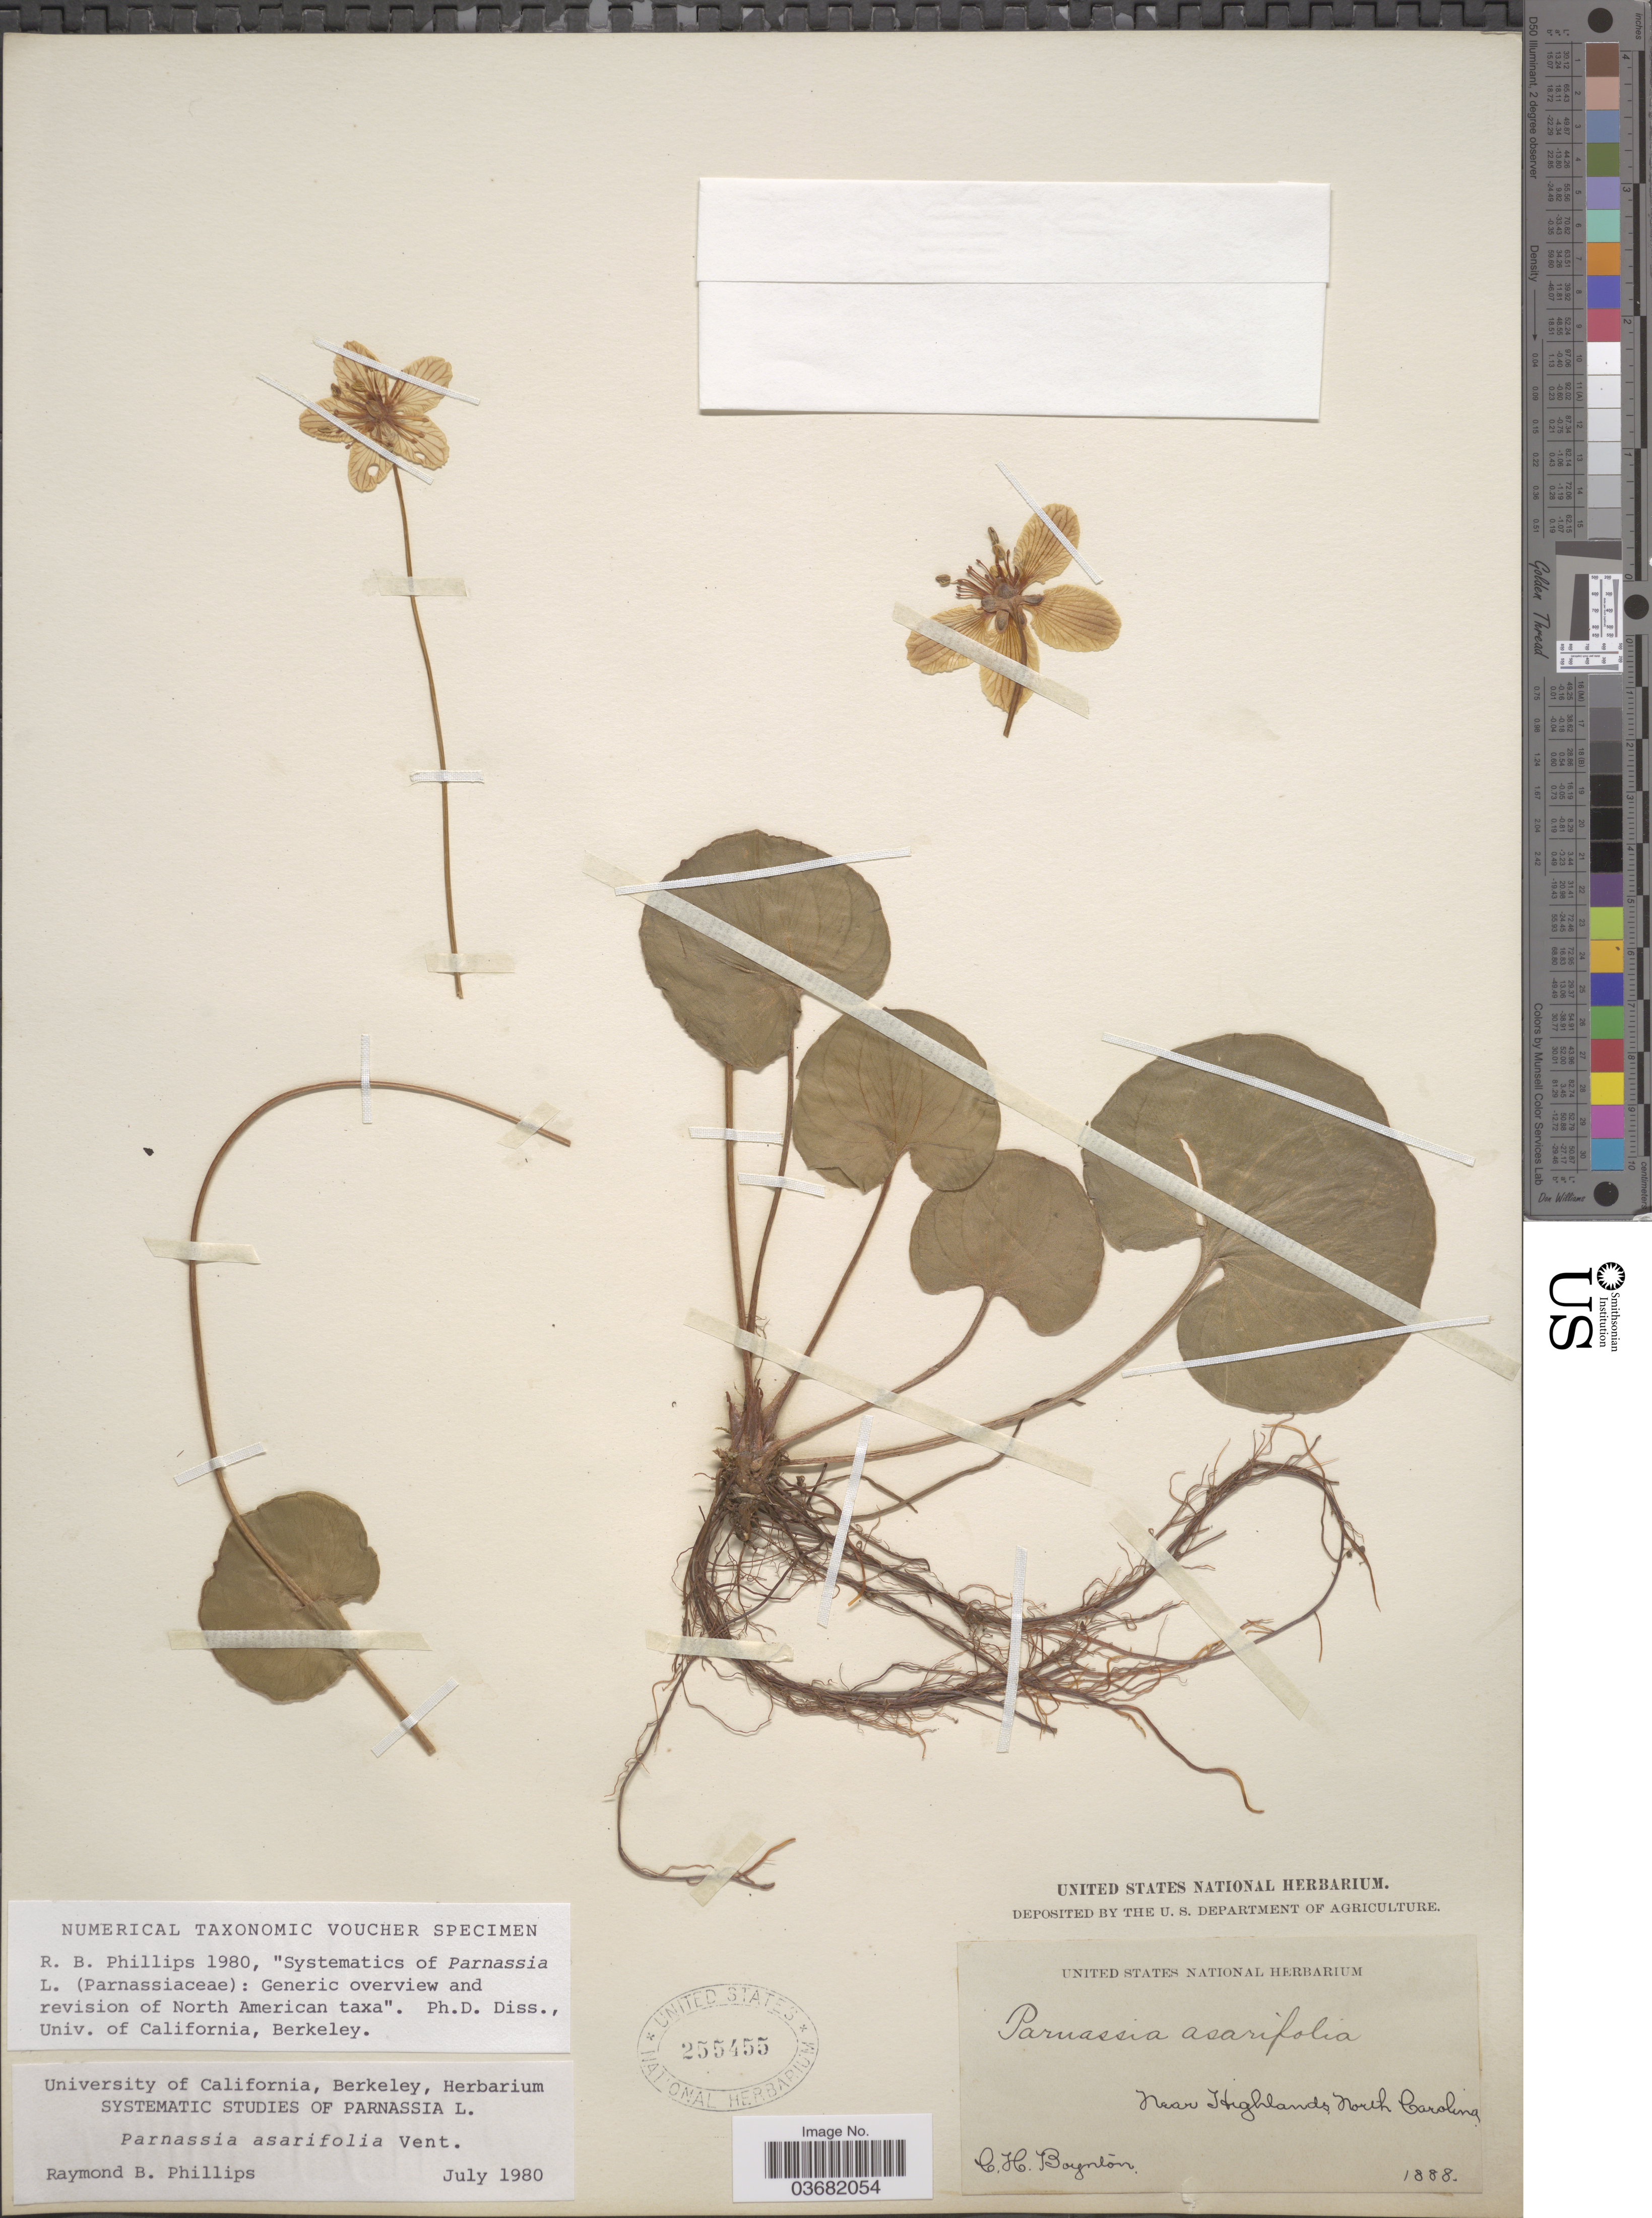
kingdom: Plantae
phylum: Tracheophyta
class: Magnoliopsida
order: Celastrales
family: Parnassiaceae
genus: Parnassia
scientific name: Parnassia asarifolia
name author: Vent.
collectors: C. Boynton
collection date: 1888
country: United States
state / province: North Carolina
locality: Near Highlands.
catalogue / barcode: US 255455